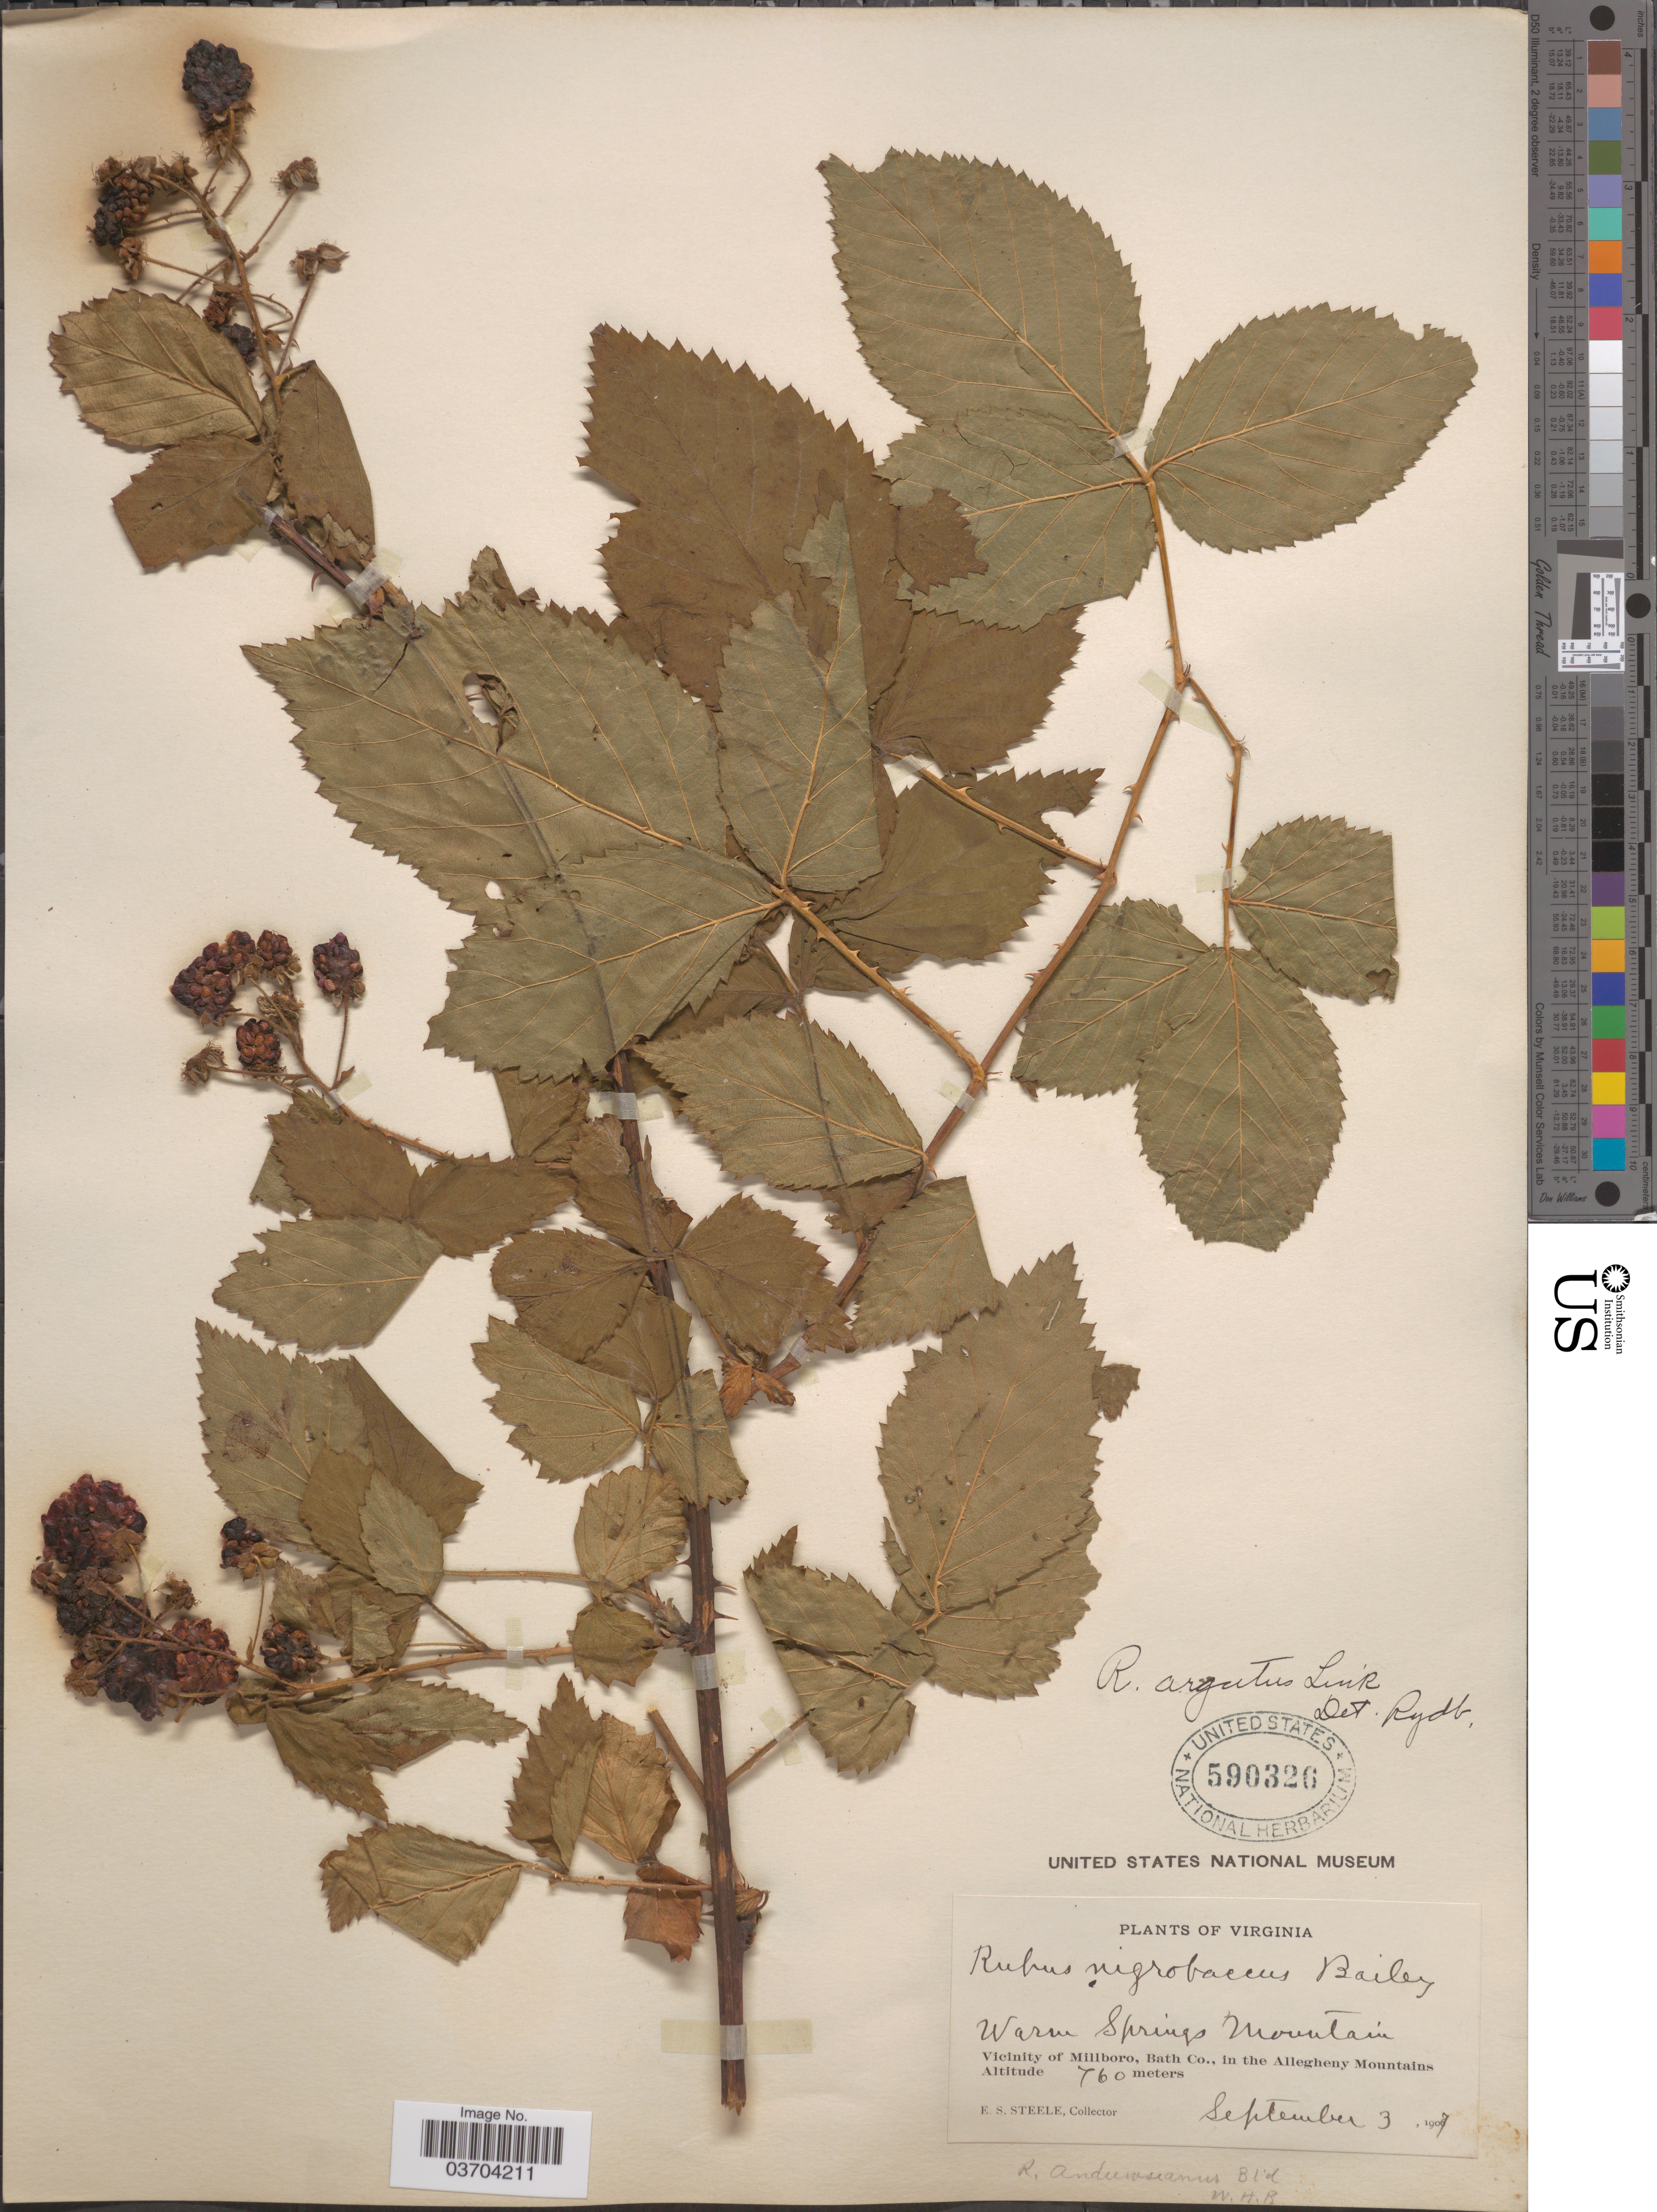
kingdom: Plantae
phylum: Tracheophyta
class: Magnoliopsida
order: Rosales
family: Rosaceae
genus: Rubus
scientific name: Rubus argutus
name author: Link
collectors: E. Steele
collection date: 1907-09-03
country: United States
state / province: Virginia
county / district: Bath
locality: Warm Springs Mountain. Vicinity of Millboro, Bath Co., in the Allegheny Mountains.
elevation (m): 760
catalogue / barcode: US 590326